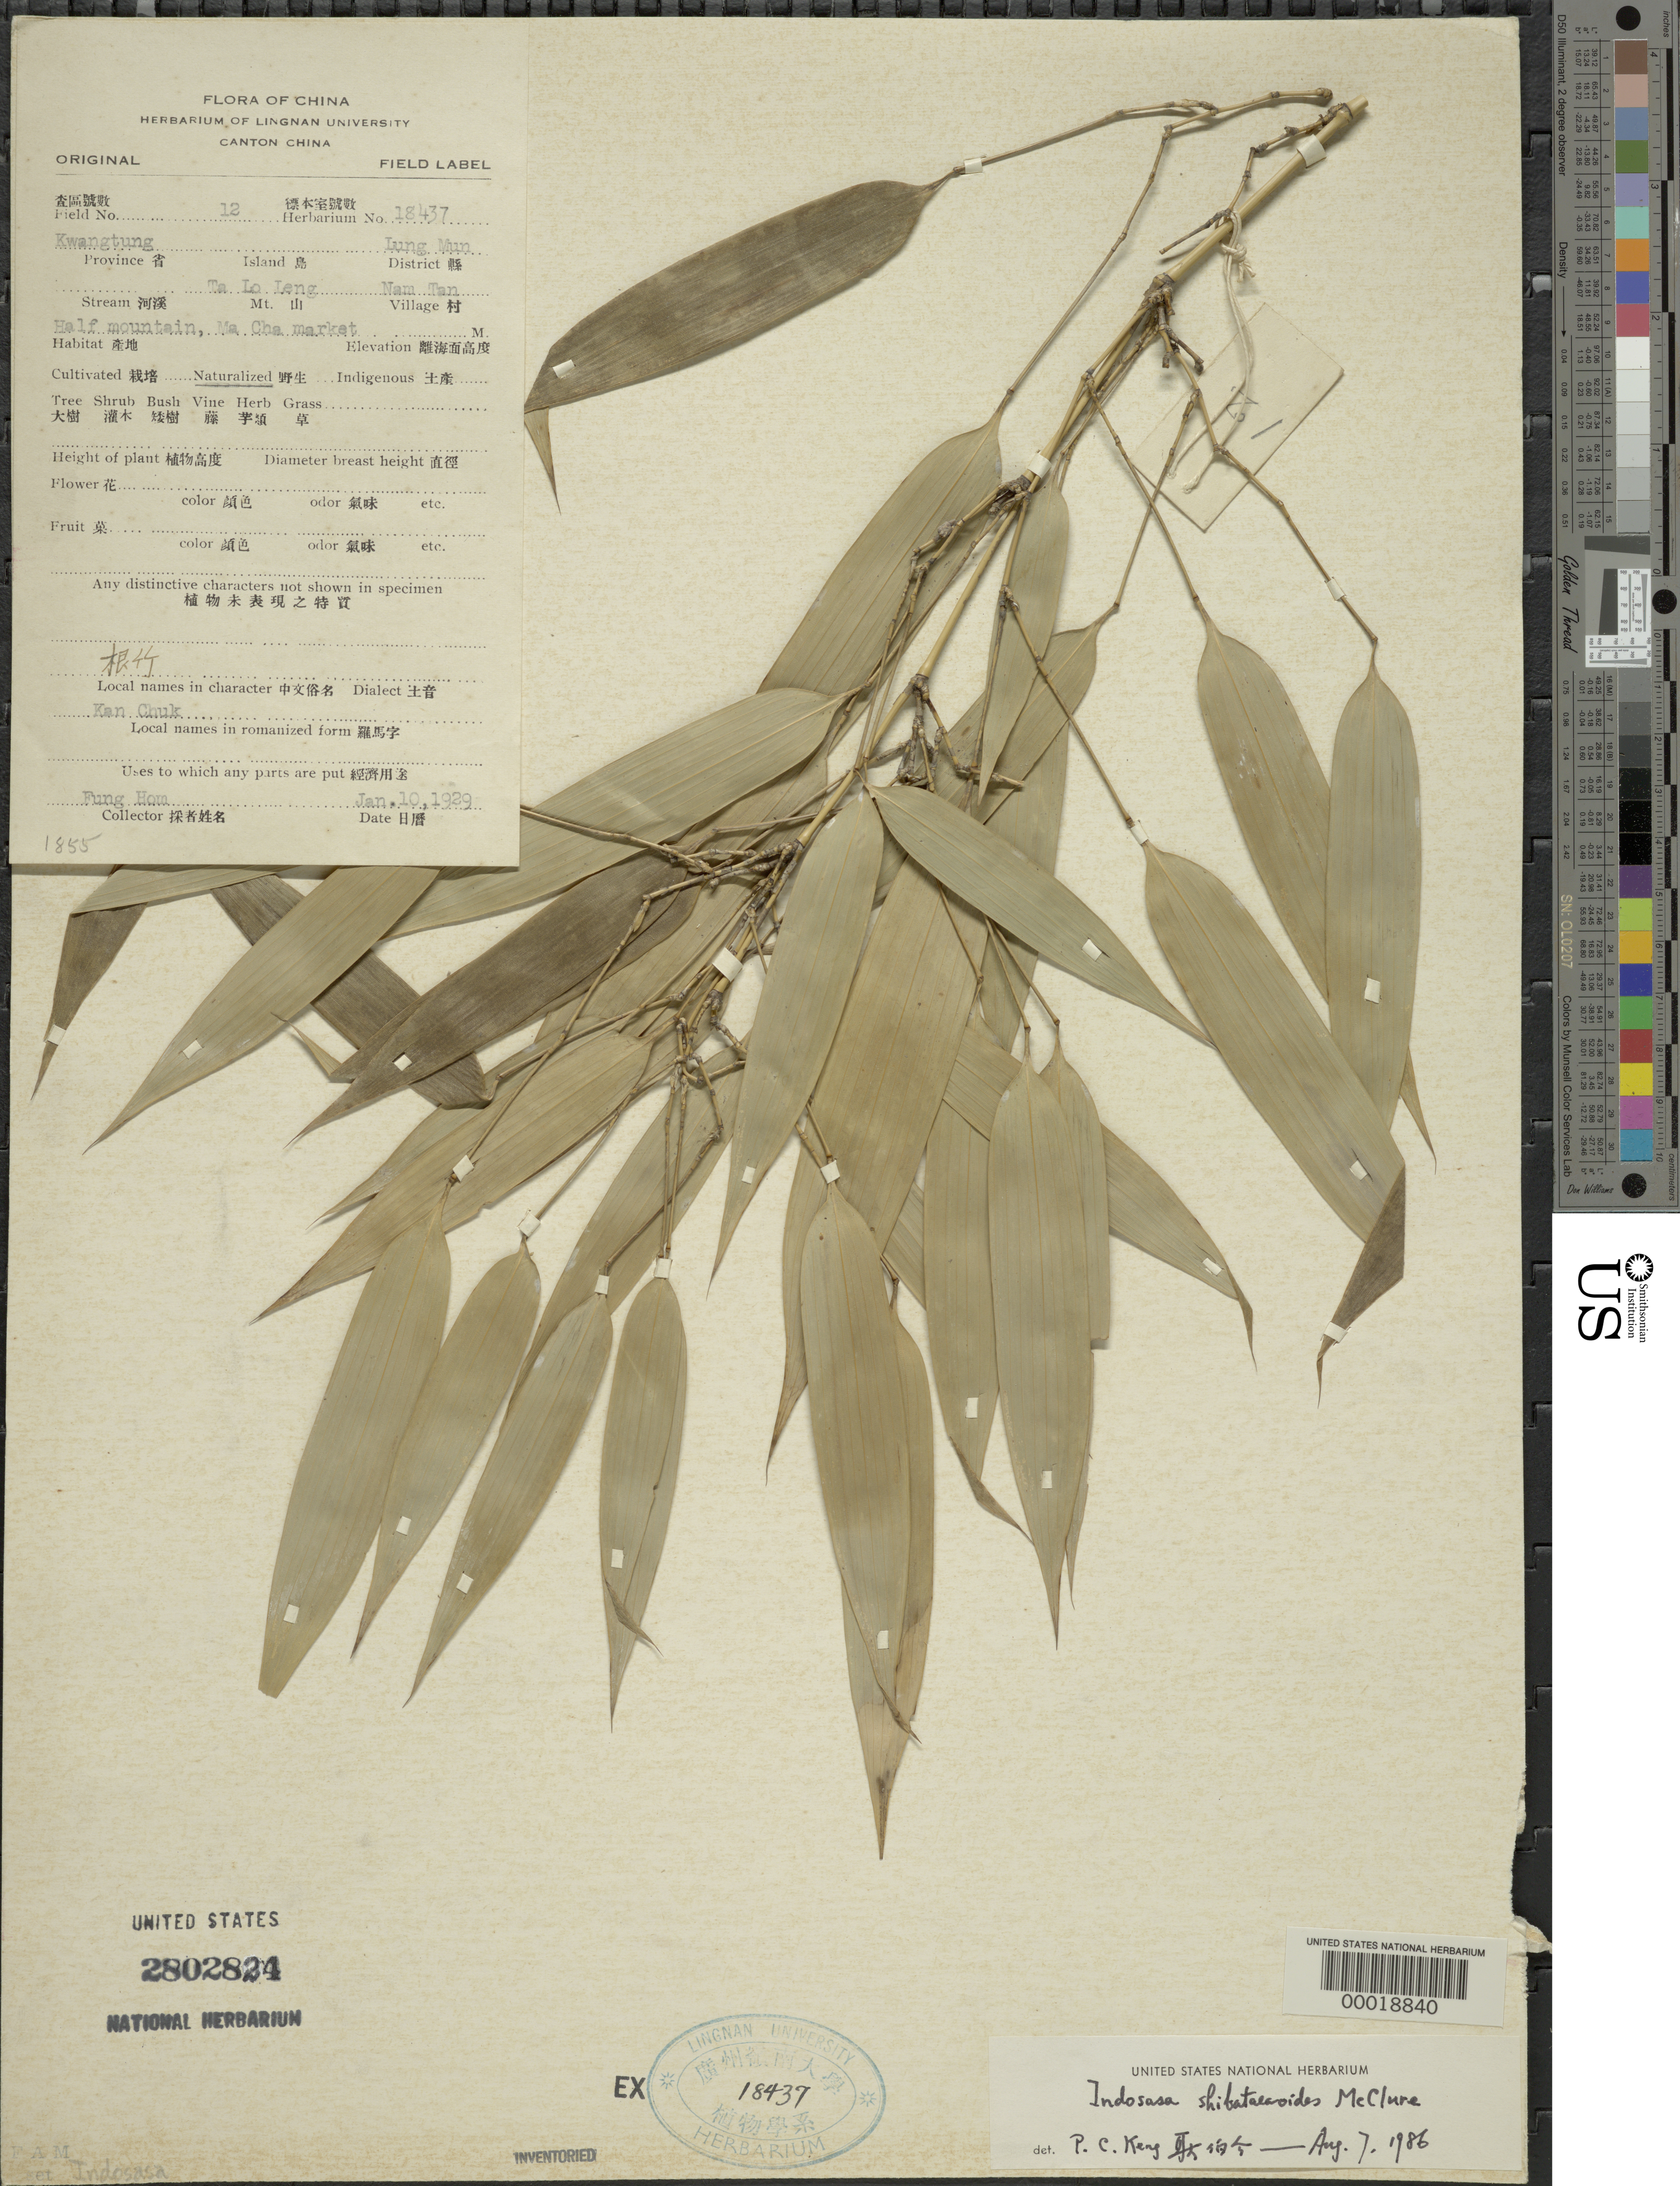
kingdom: Plantae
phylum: Tracheophyta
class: Liliopsida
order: Poales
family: Poaceae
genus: Indosasa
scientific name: Indosasa shibataeoides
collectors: H. L. Fung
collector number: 12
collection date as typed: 10 Jan 1929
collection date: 1929-01-10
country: China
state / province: Guangdong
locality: Nam tan, ta lo leng mt.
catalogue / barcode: US 2802824